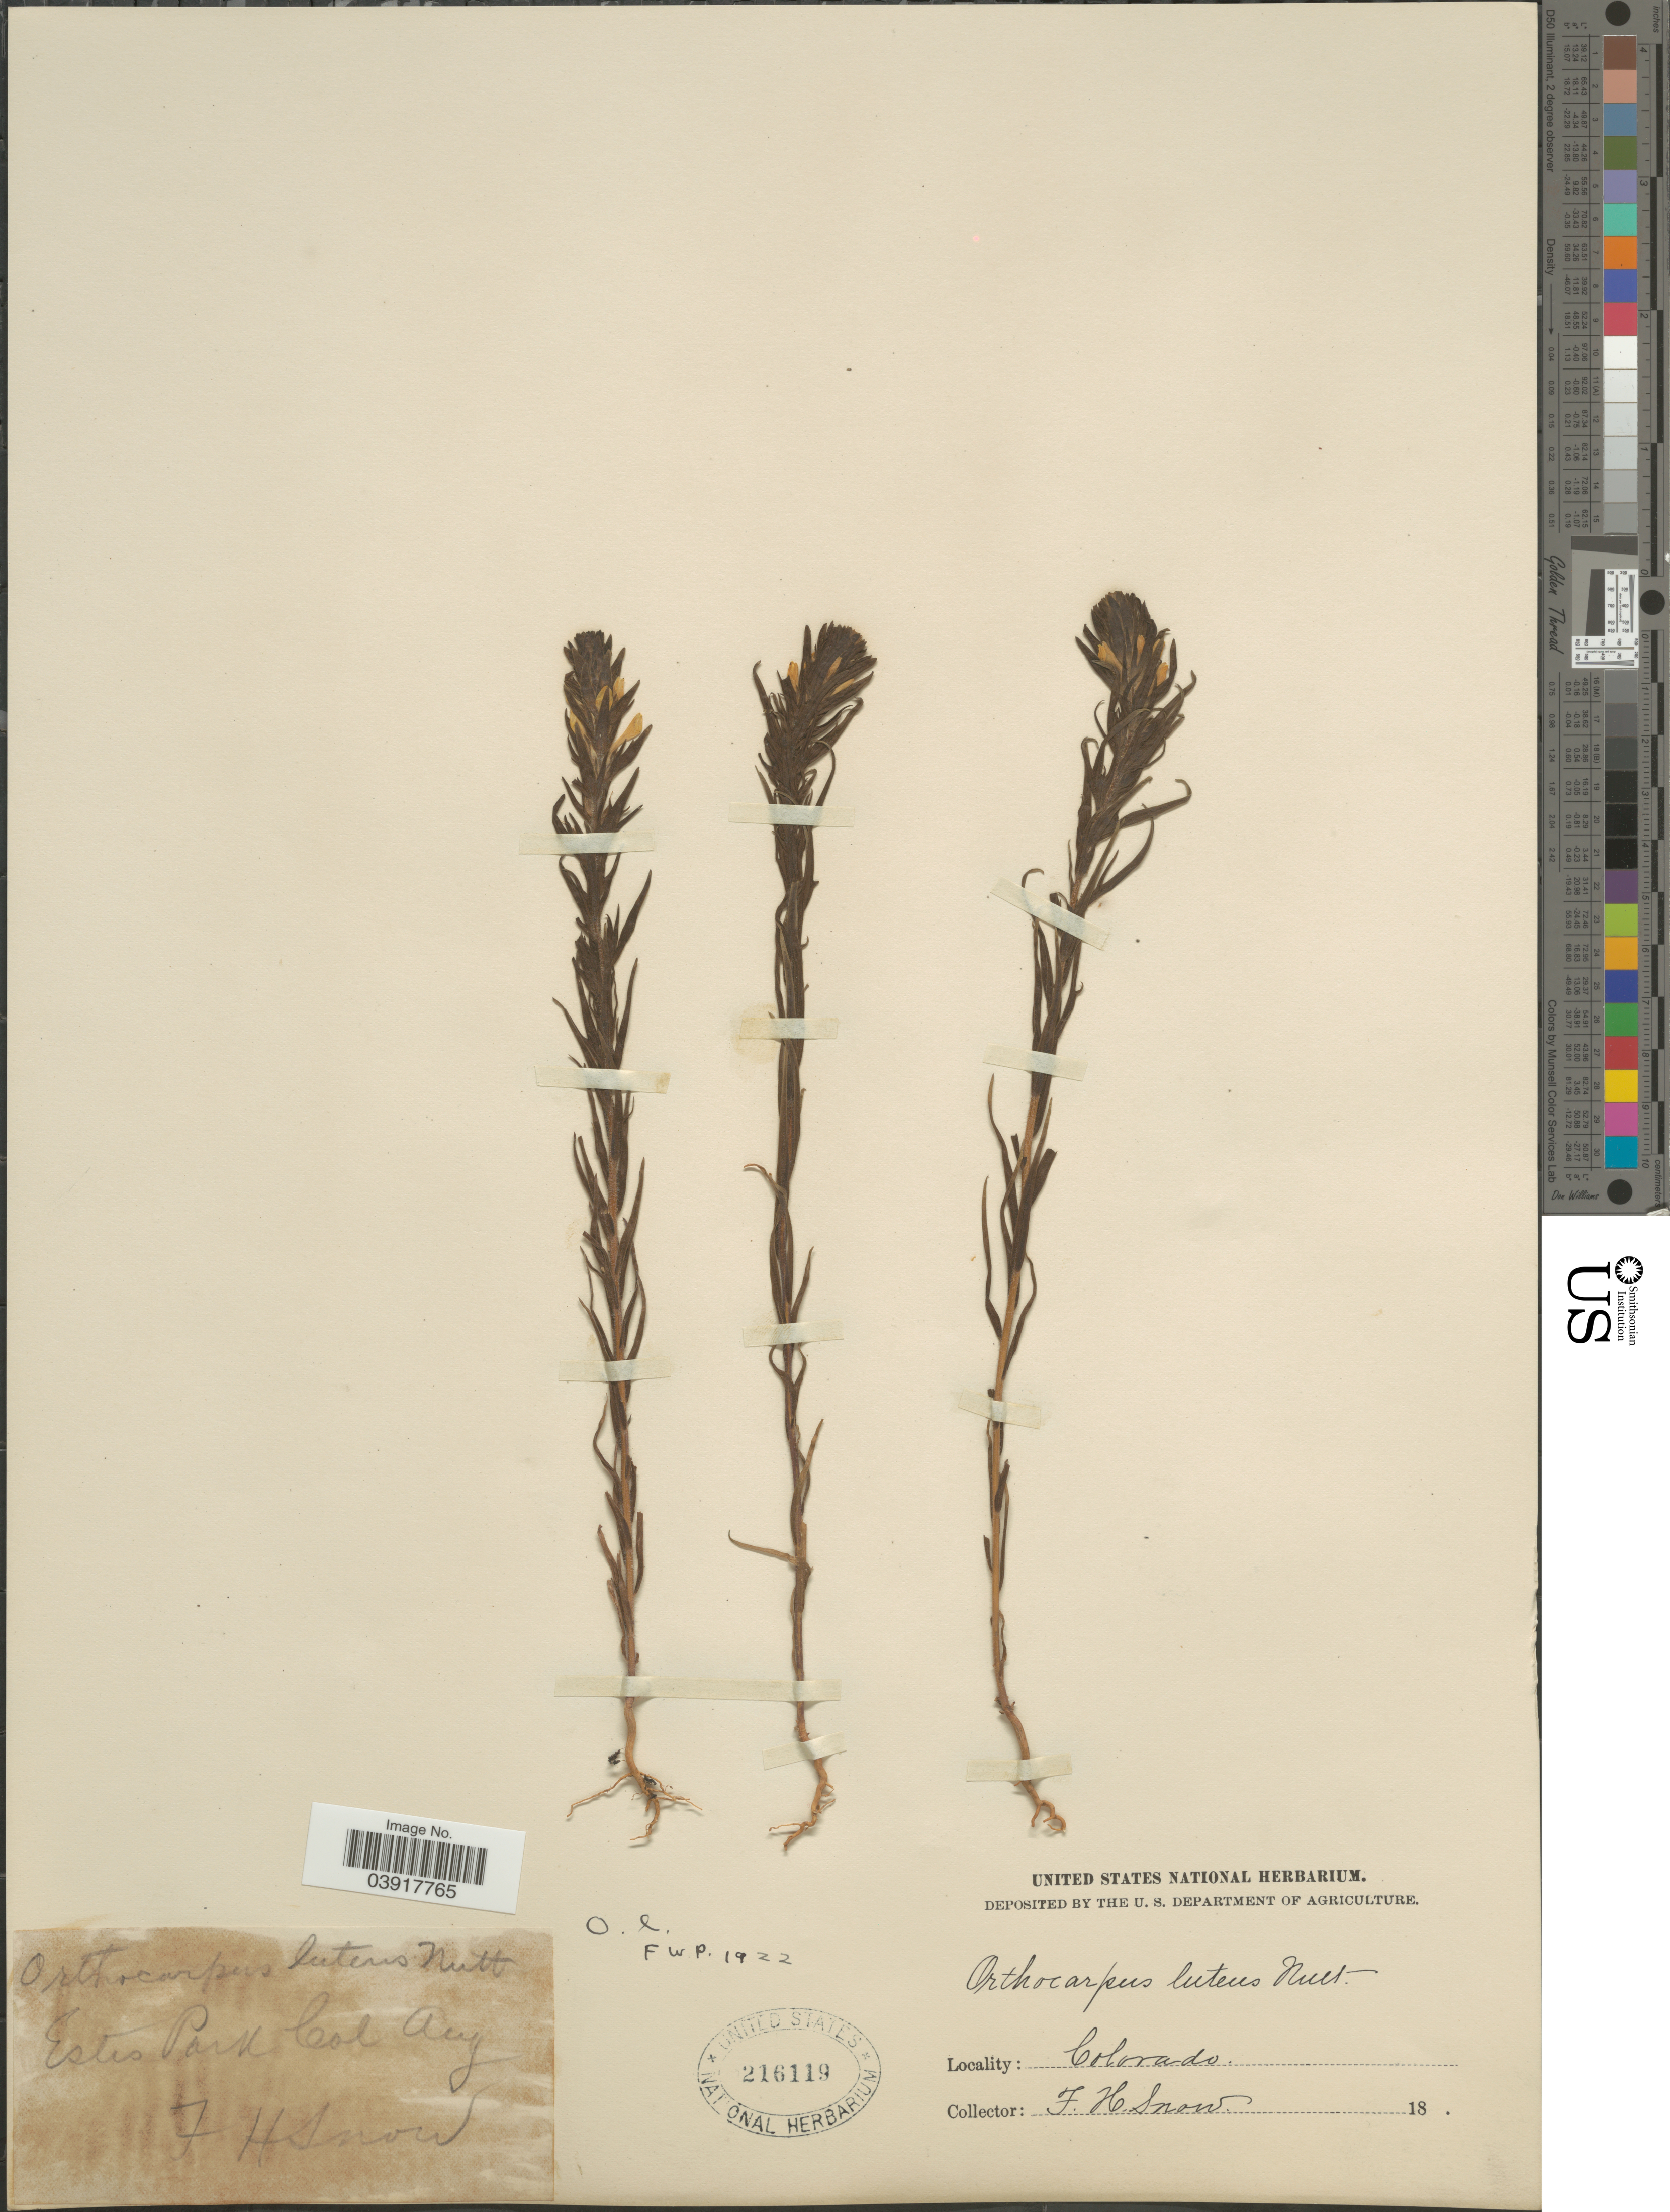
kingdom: Plantae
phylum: Tracheophyta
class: Magnoliopsida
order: Lamiales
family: Orobanchaceae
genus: Orthocarpus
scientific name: Orthocarpus luteus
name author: Nutt.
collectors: F. H. Snow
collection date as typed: Transcribed d/m/y: /8/18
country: United States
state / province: Colorado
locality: Estis Park.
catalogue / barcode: US 216119